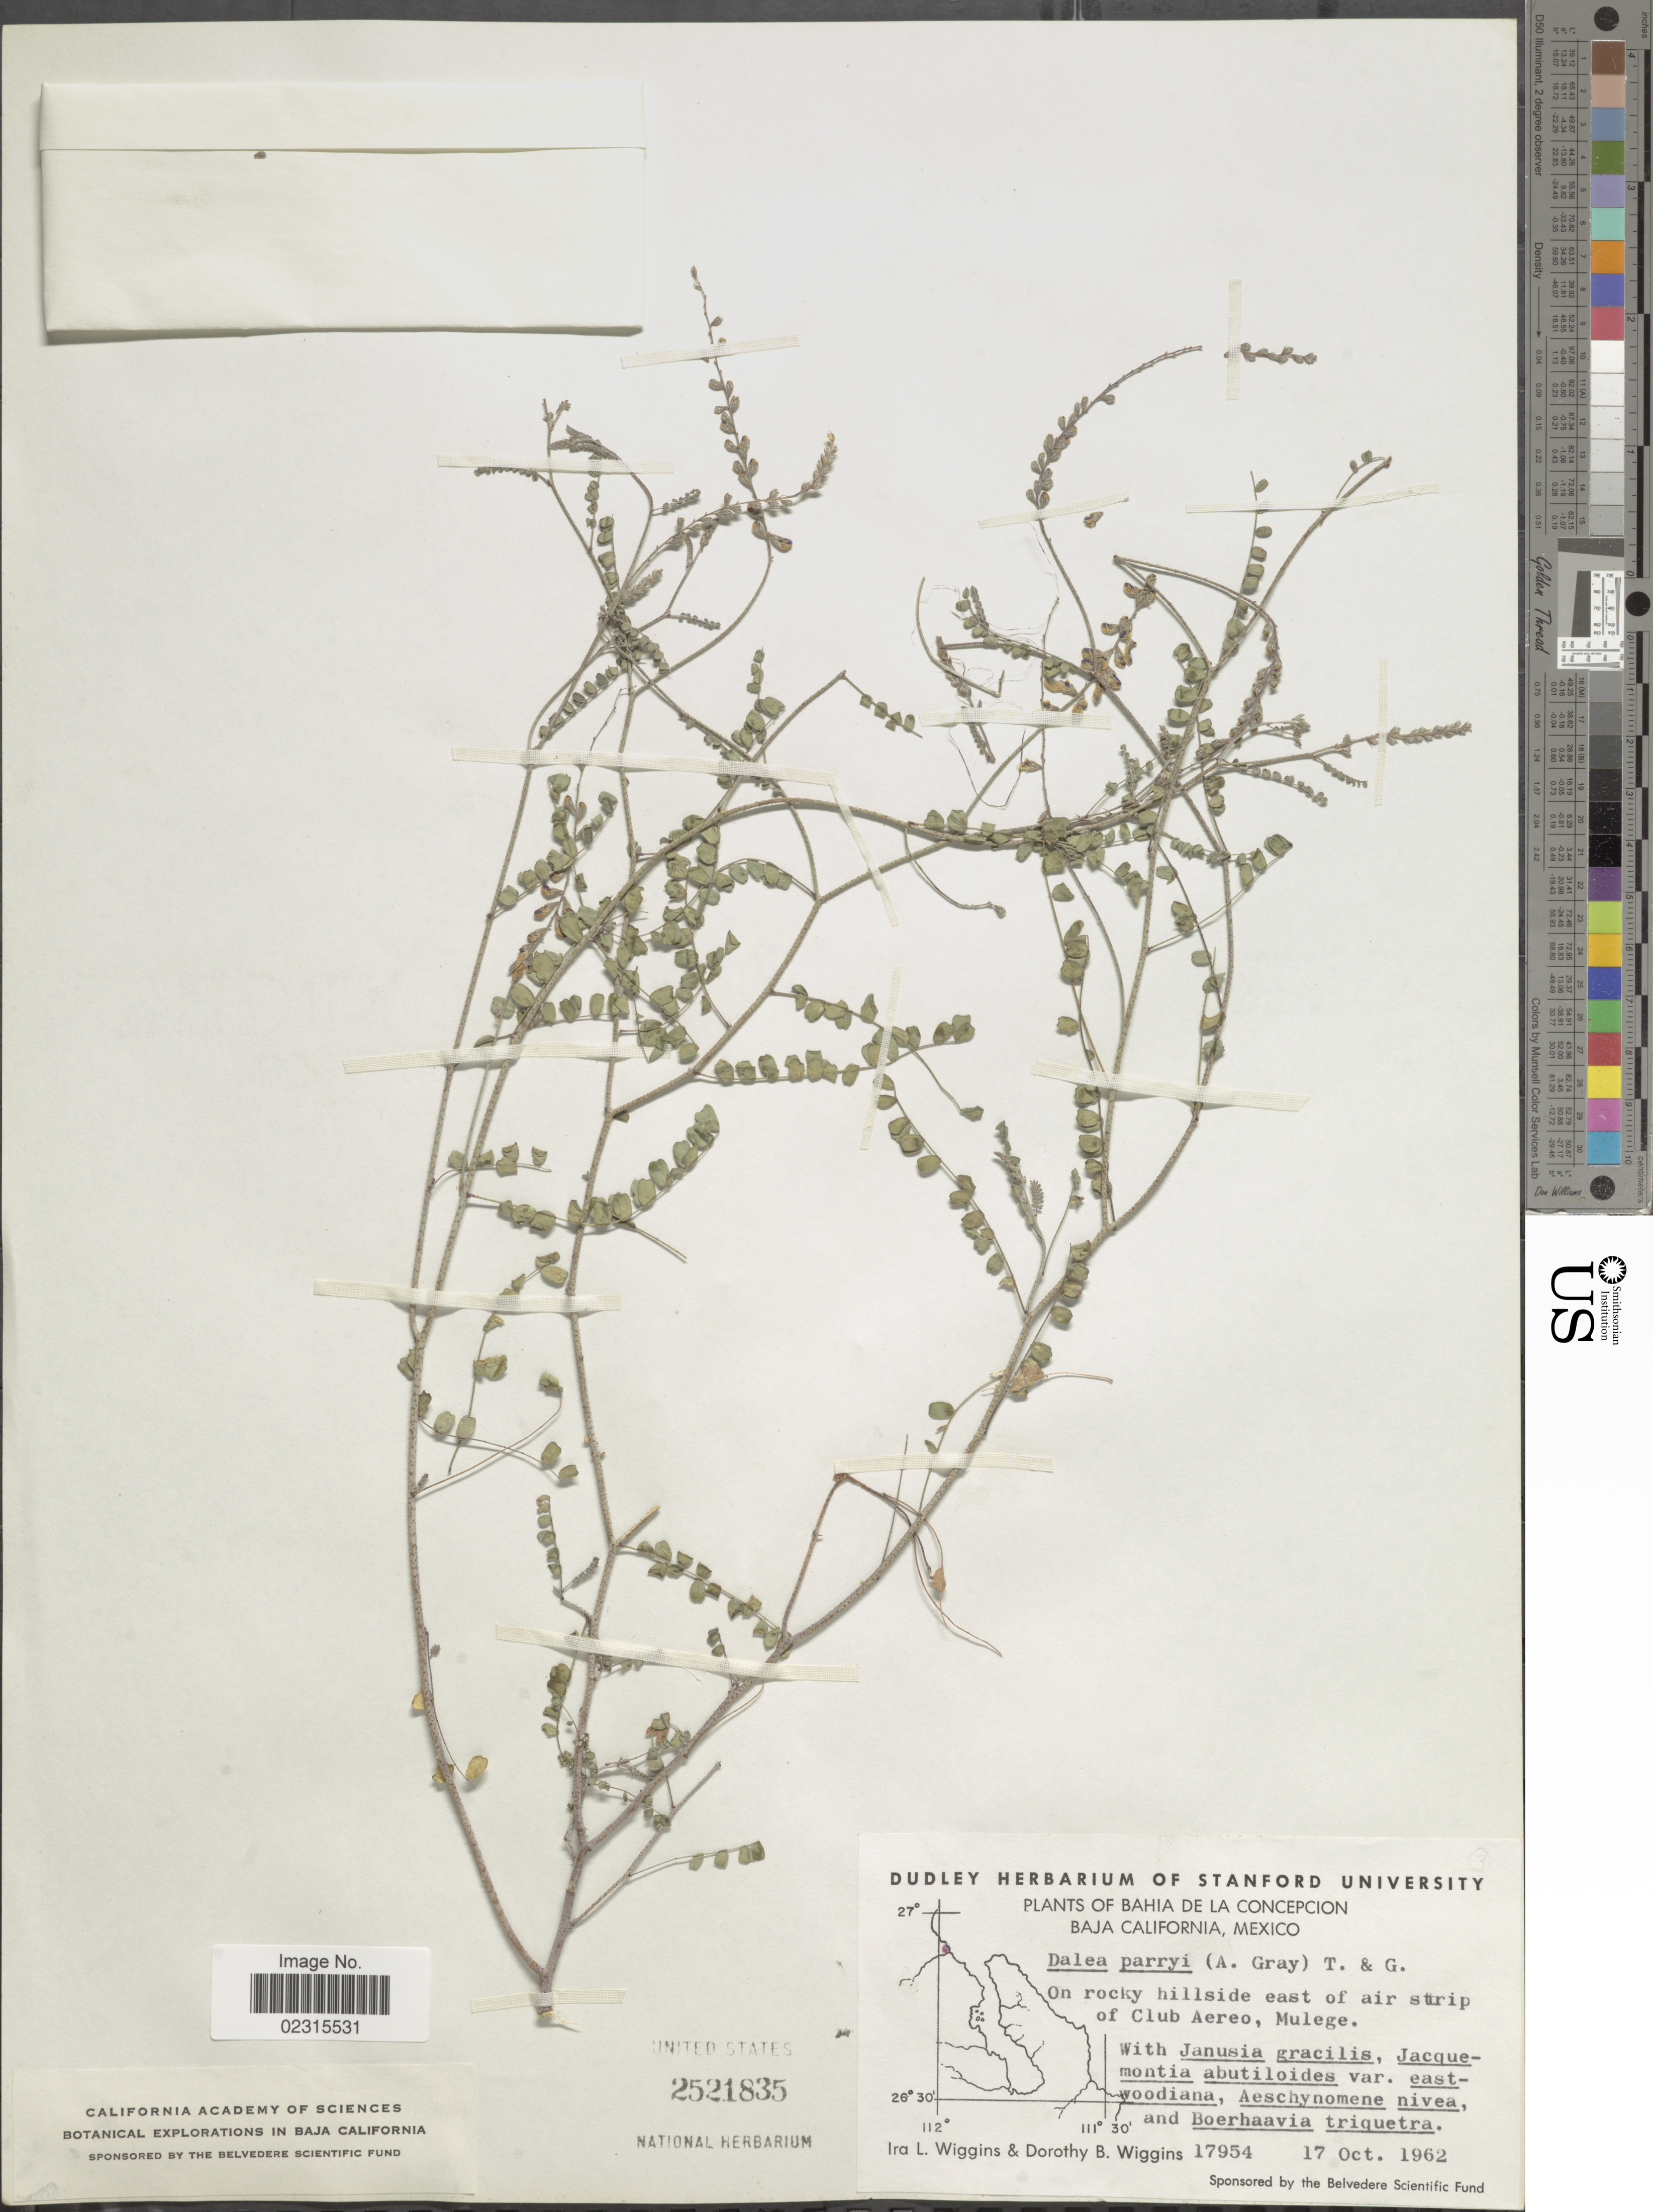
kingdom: Plantae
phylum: Tracheophyta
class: Magnoliopsida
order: Fabales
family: Fabaceae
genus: Marina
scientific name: Marina parryi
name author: (Torr. & A. Gray) Barneby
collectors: I. L. Wiggins & D. B. Wiggins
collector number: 17954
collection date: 1962-10-17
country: Mexico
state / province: Baja California Sur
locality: Bahia de La Concepcion, east of air strip of club Areo, Mulege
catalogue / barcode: US 2521835